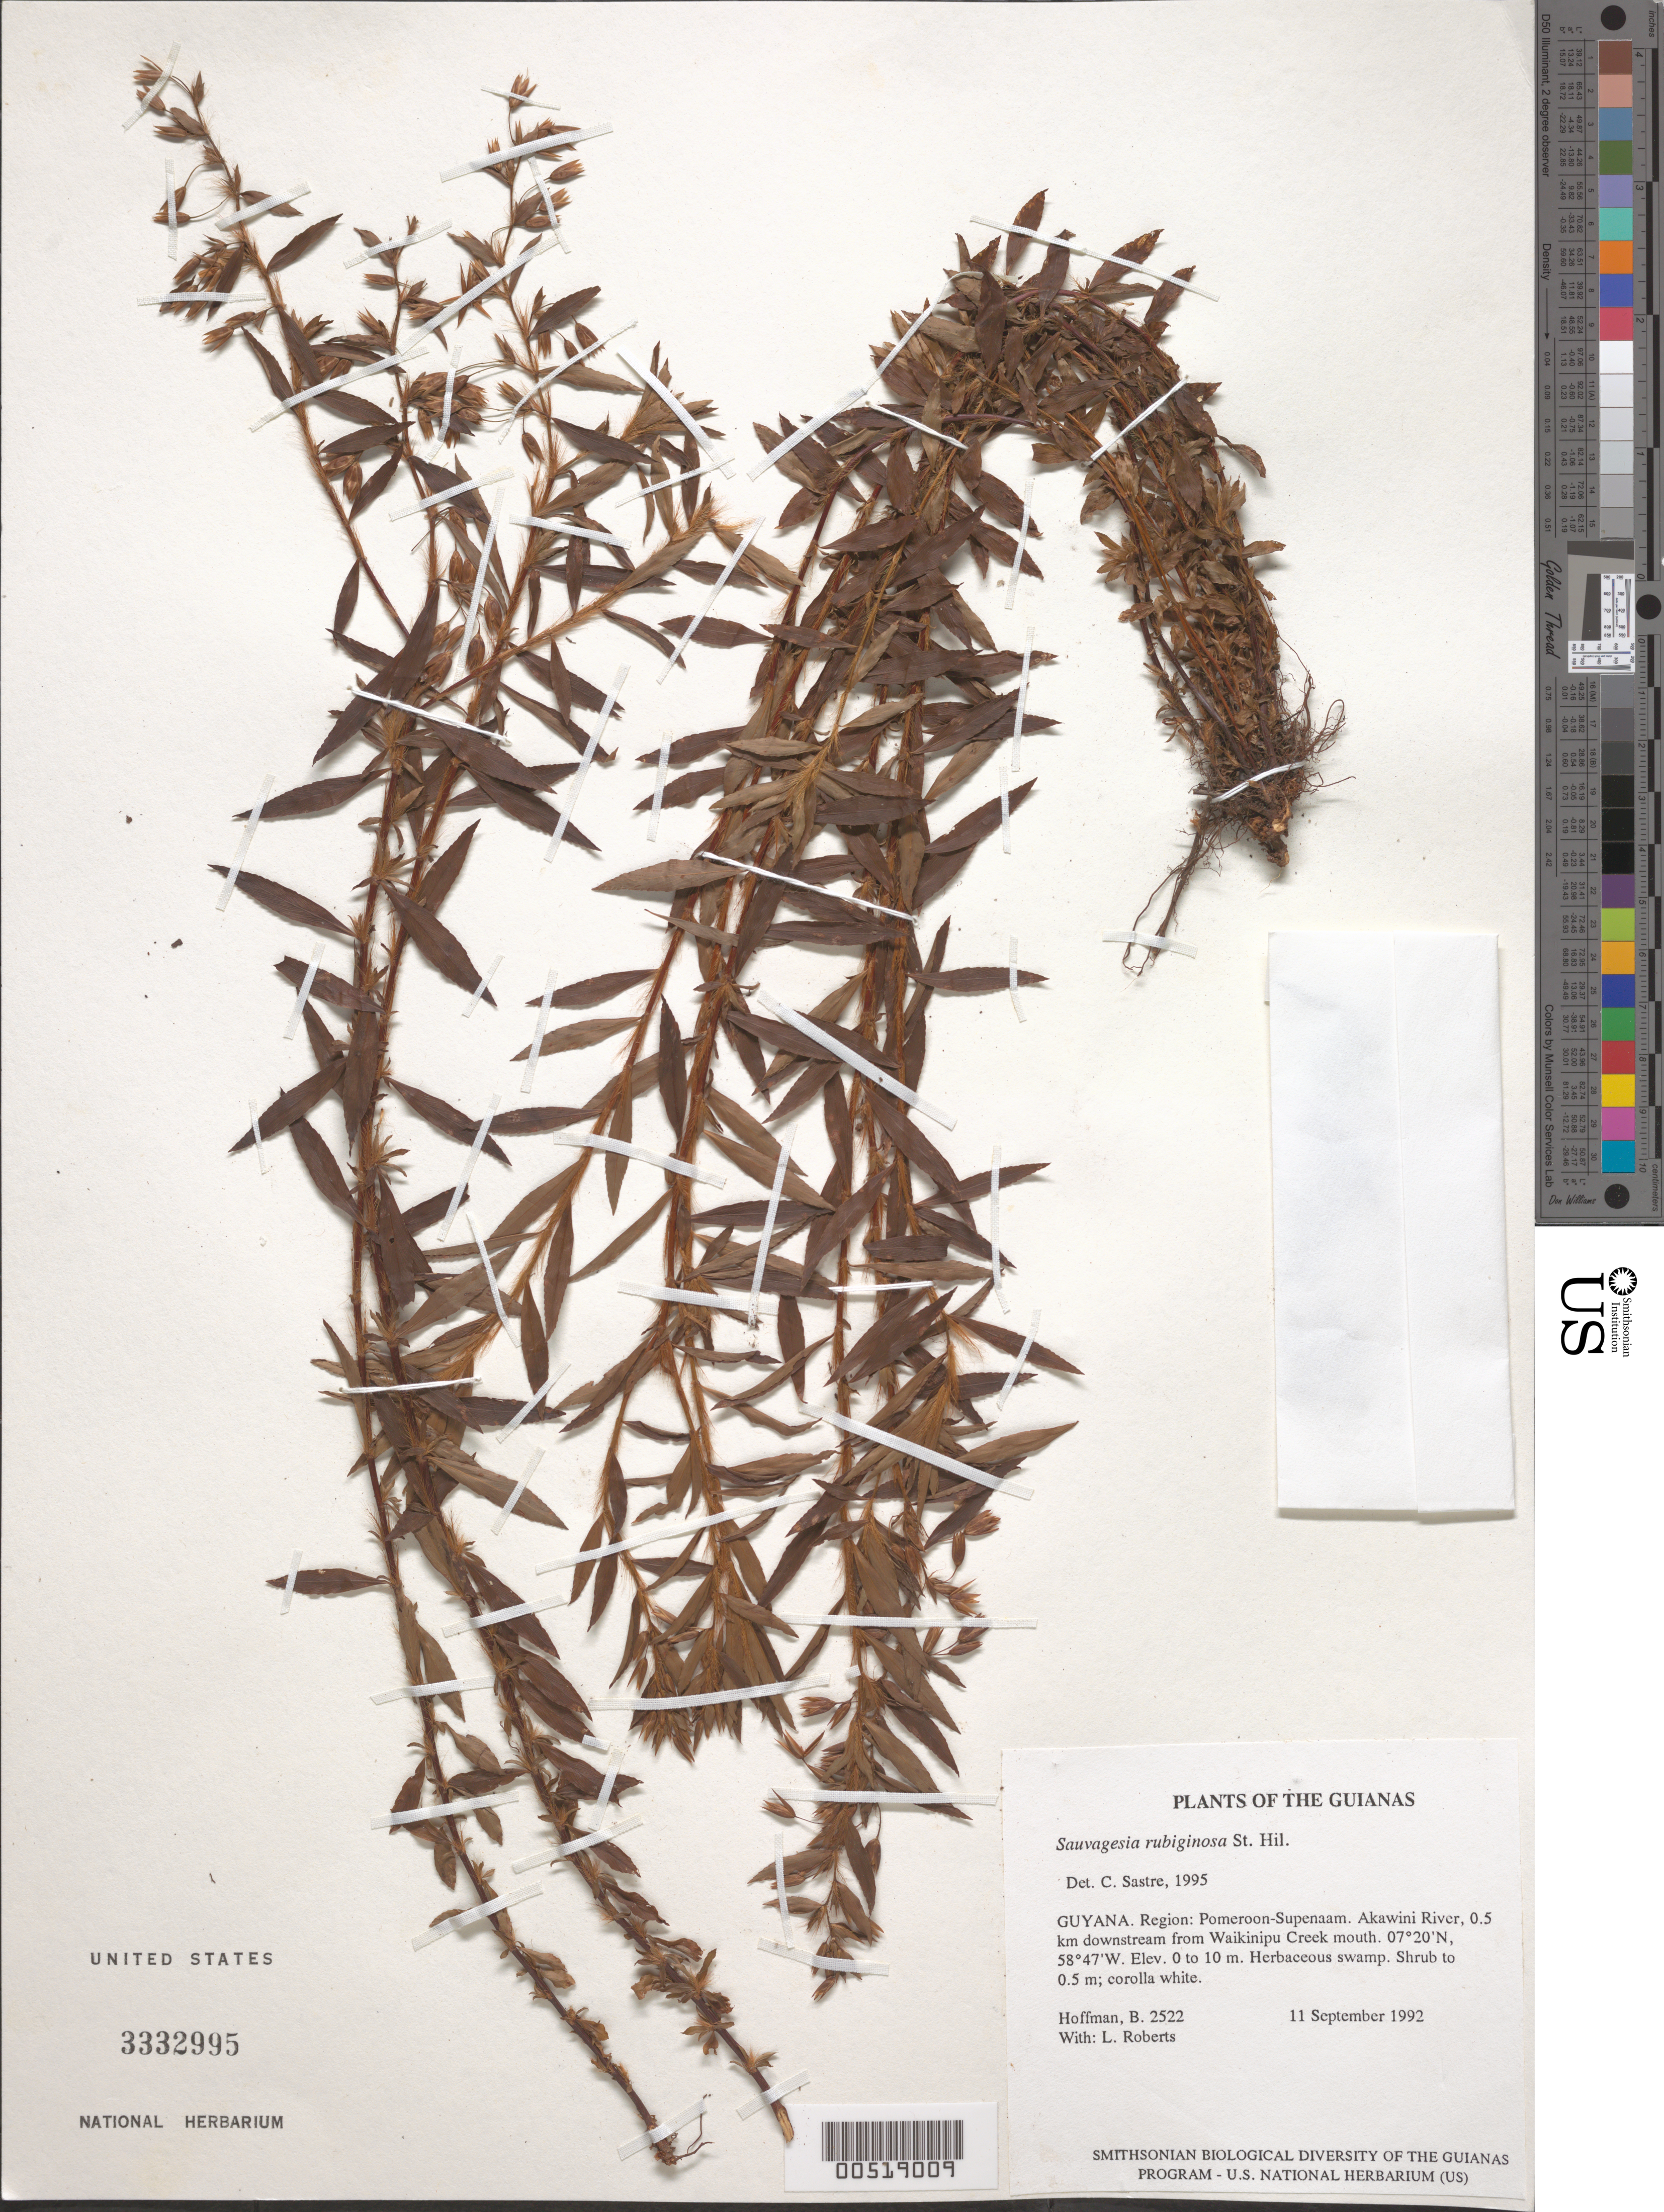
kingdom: Plantae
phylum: Tracheophyta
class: Magnoliopsida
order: Malpighiales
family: Ochnaceae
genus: Sauvagesia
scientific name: Sauvagesia rubiginosa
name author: A. St.-Hil.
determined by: Sastre, C. H. L.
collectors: B. Hoffman & L. Roberts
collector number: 2522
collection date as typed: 11 September 1992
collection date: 1992-09-11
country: Guyana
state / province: Pomeroon-Supenaam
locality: Akawini River, 0.5 km downstream from Waikinipu Creek mouth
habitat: Herbaceous swamp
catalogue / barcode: US 3332995